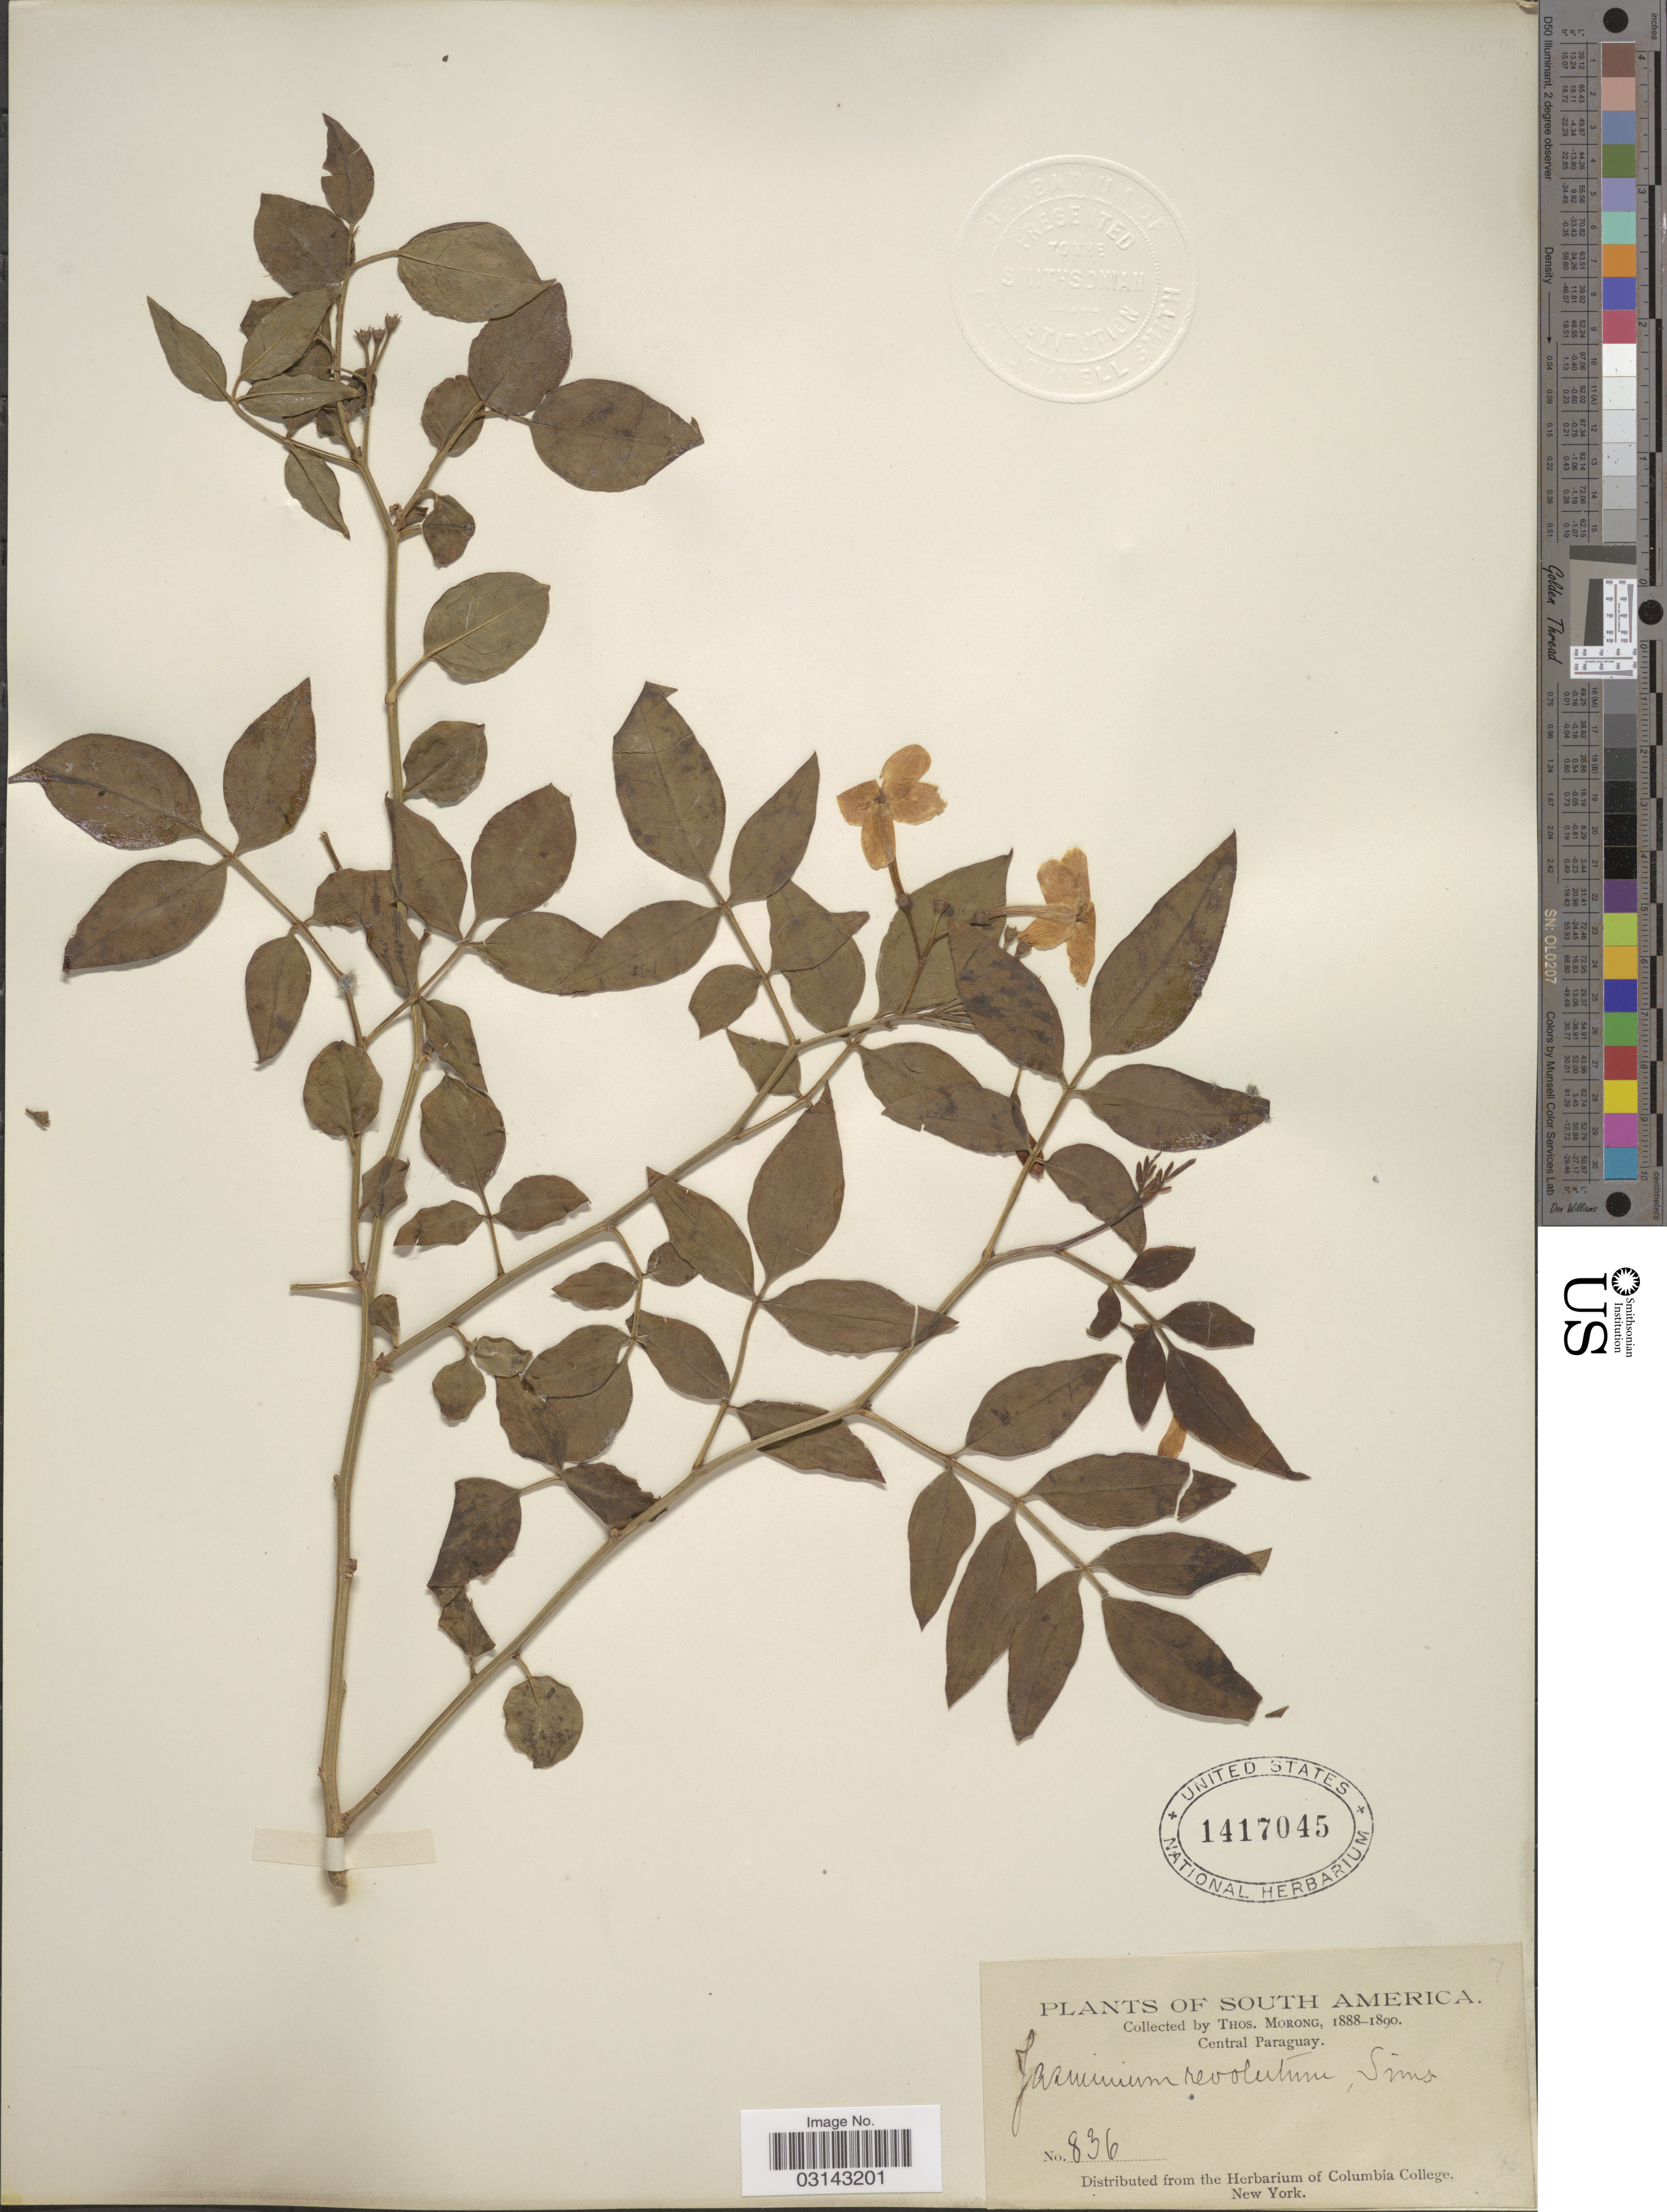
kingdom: Plantae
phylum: Tracheophyta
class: Magnoliopsida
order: Lamiales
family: Oleaceae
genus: Jasminum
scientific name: Jasminum revolutum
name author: Sims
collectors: ex herb. T. Morong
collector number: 836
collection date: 1888/1890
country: Paraguay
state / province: Central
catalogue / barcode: US 1417045